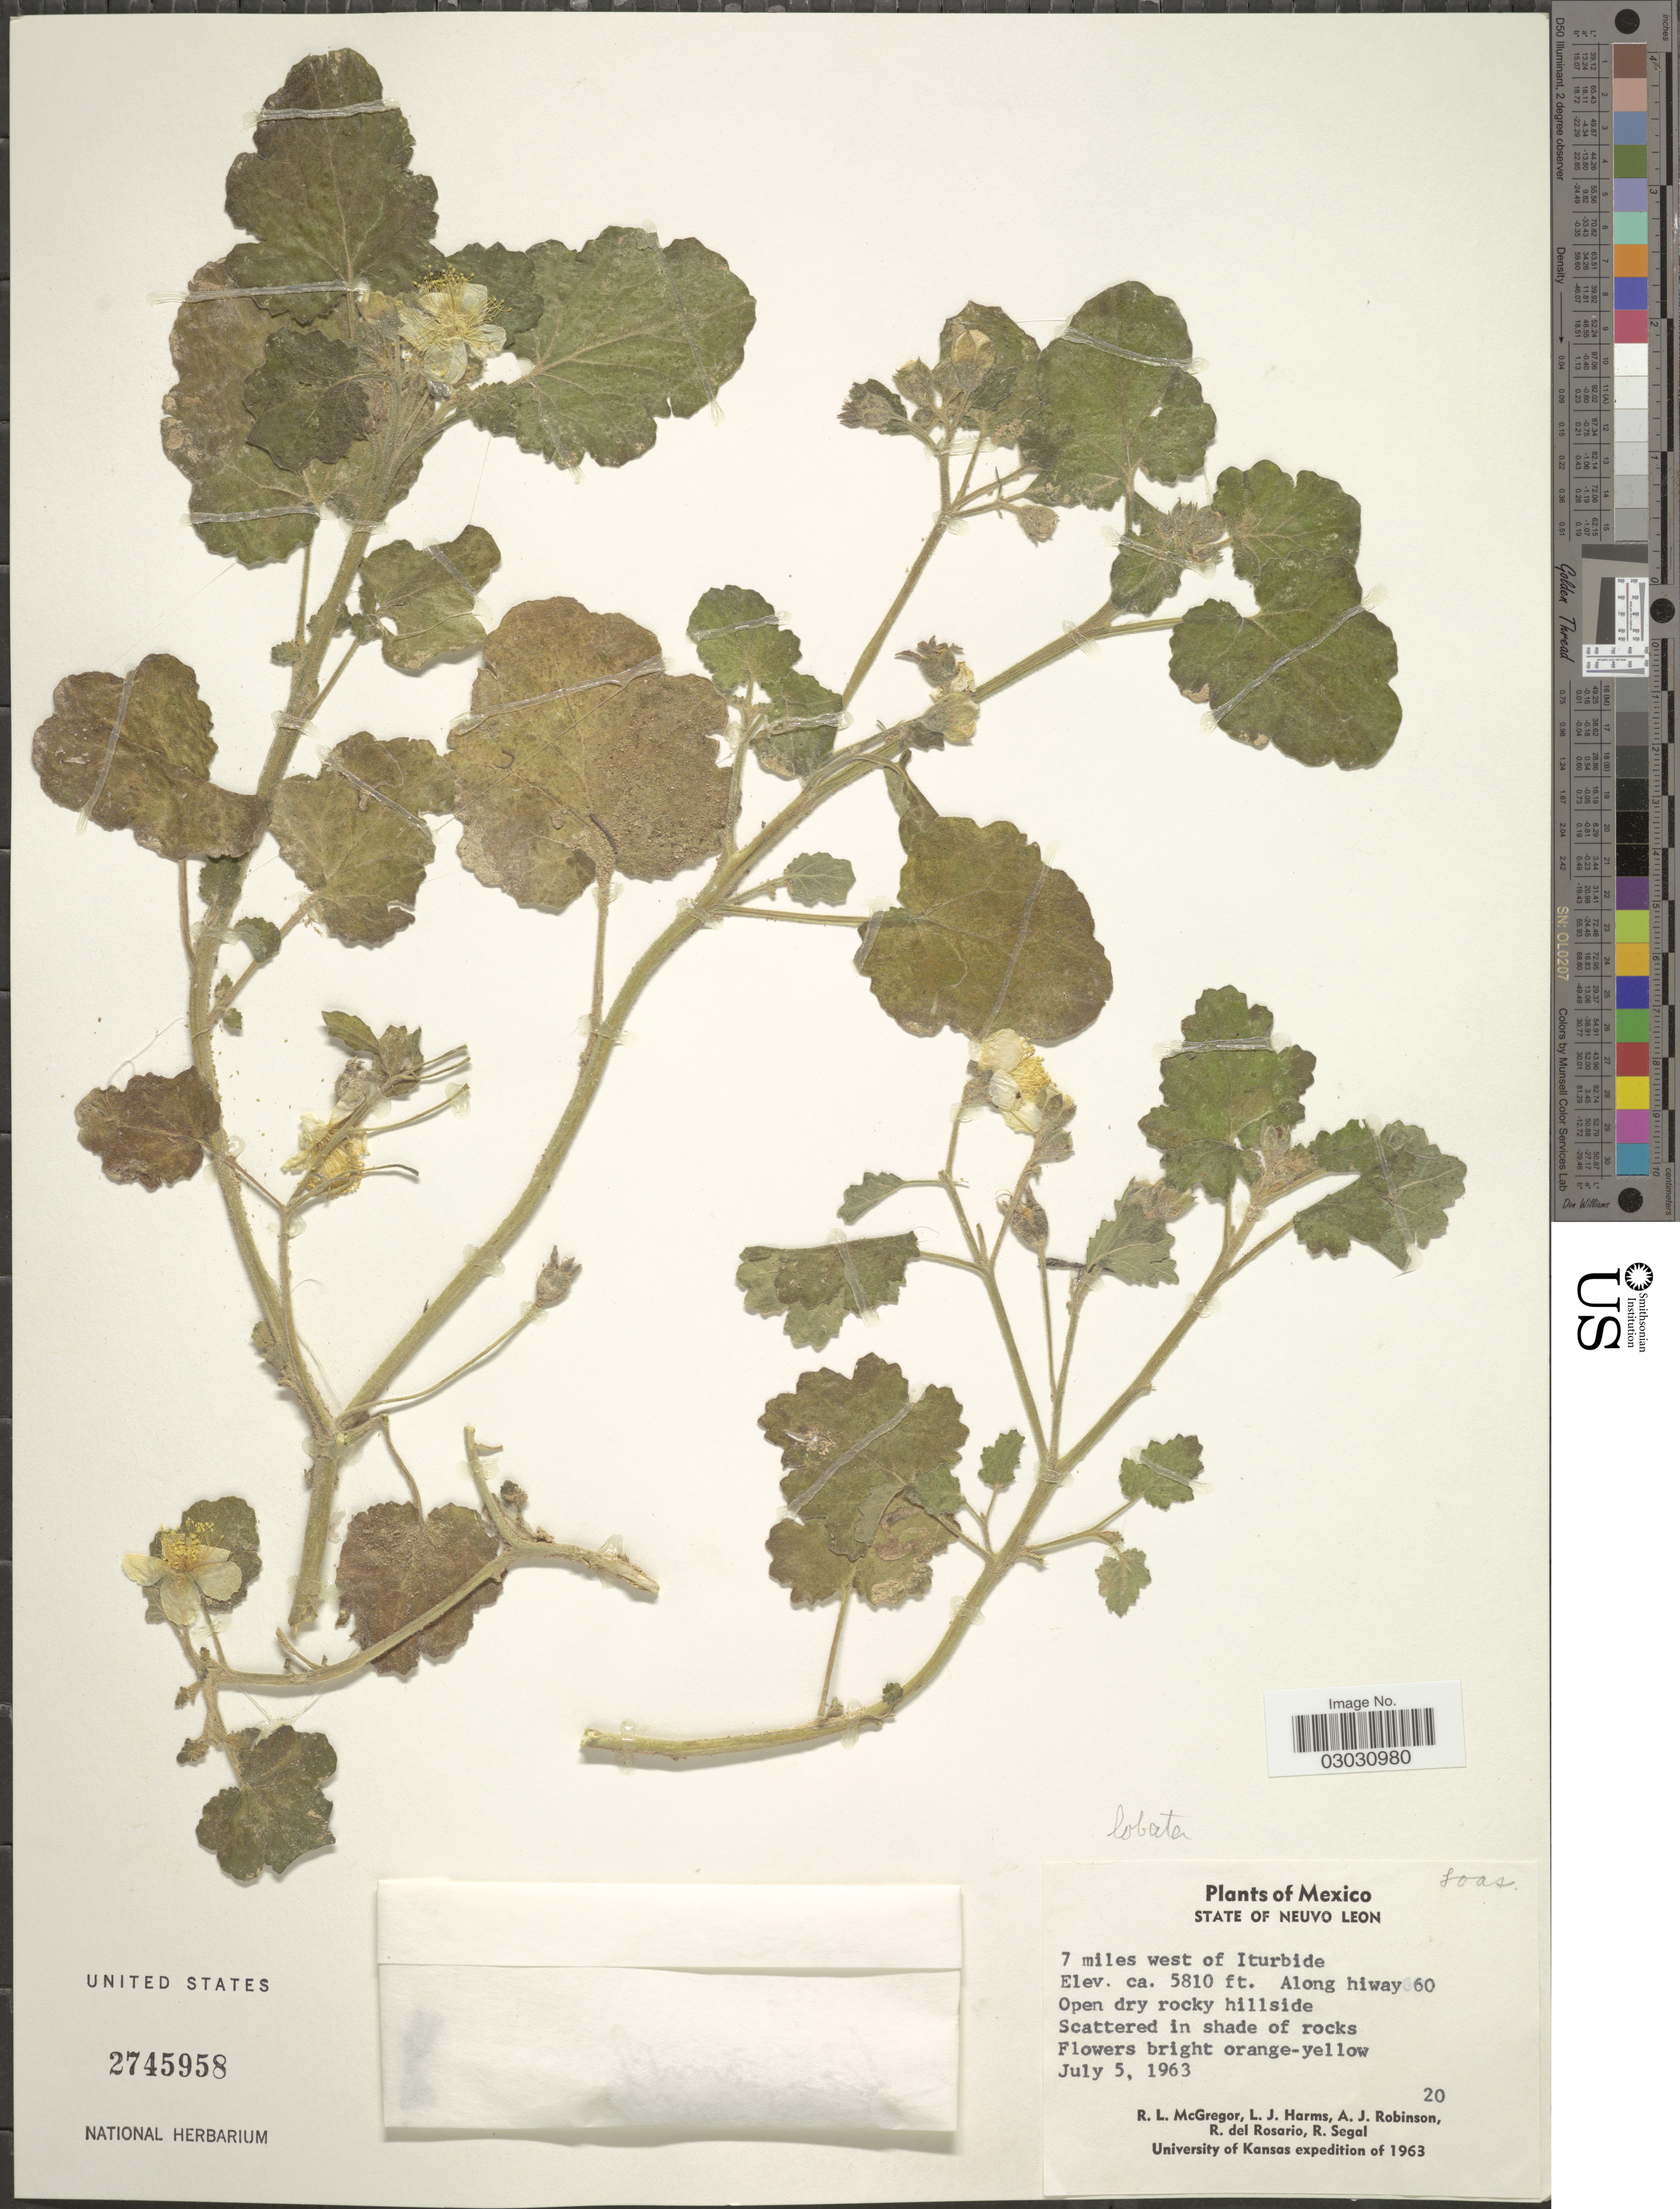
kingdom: Plantae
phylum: Tracheophyta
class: Magnoliopsida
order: Cornales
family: Loasaceae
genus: Eucnide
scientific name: Eucnide lobata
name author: (Hook.) A. Gray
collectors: R. McGregor, L. Harms, A. J. Robinson, R. del Rosario & R. Segal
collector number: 20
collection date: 1963-07-05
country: Mexico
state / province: Nuevo León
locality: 7 miles west of Iturbide, Along hiway 60.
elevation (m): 1771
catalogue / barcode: US 2745958